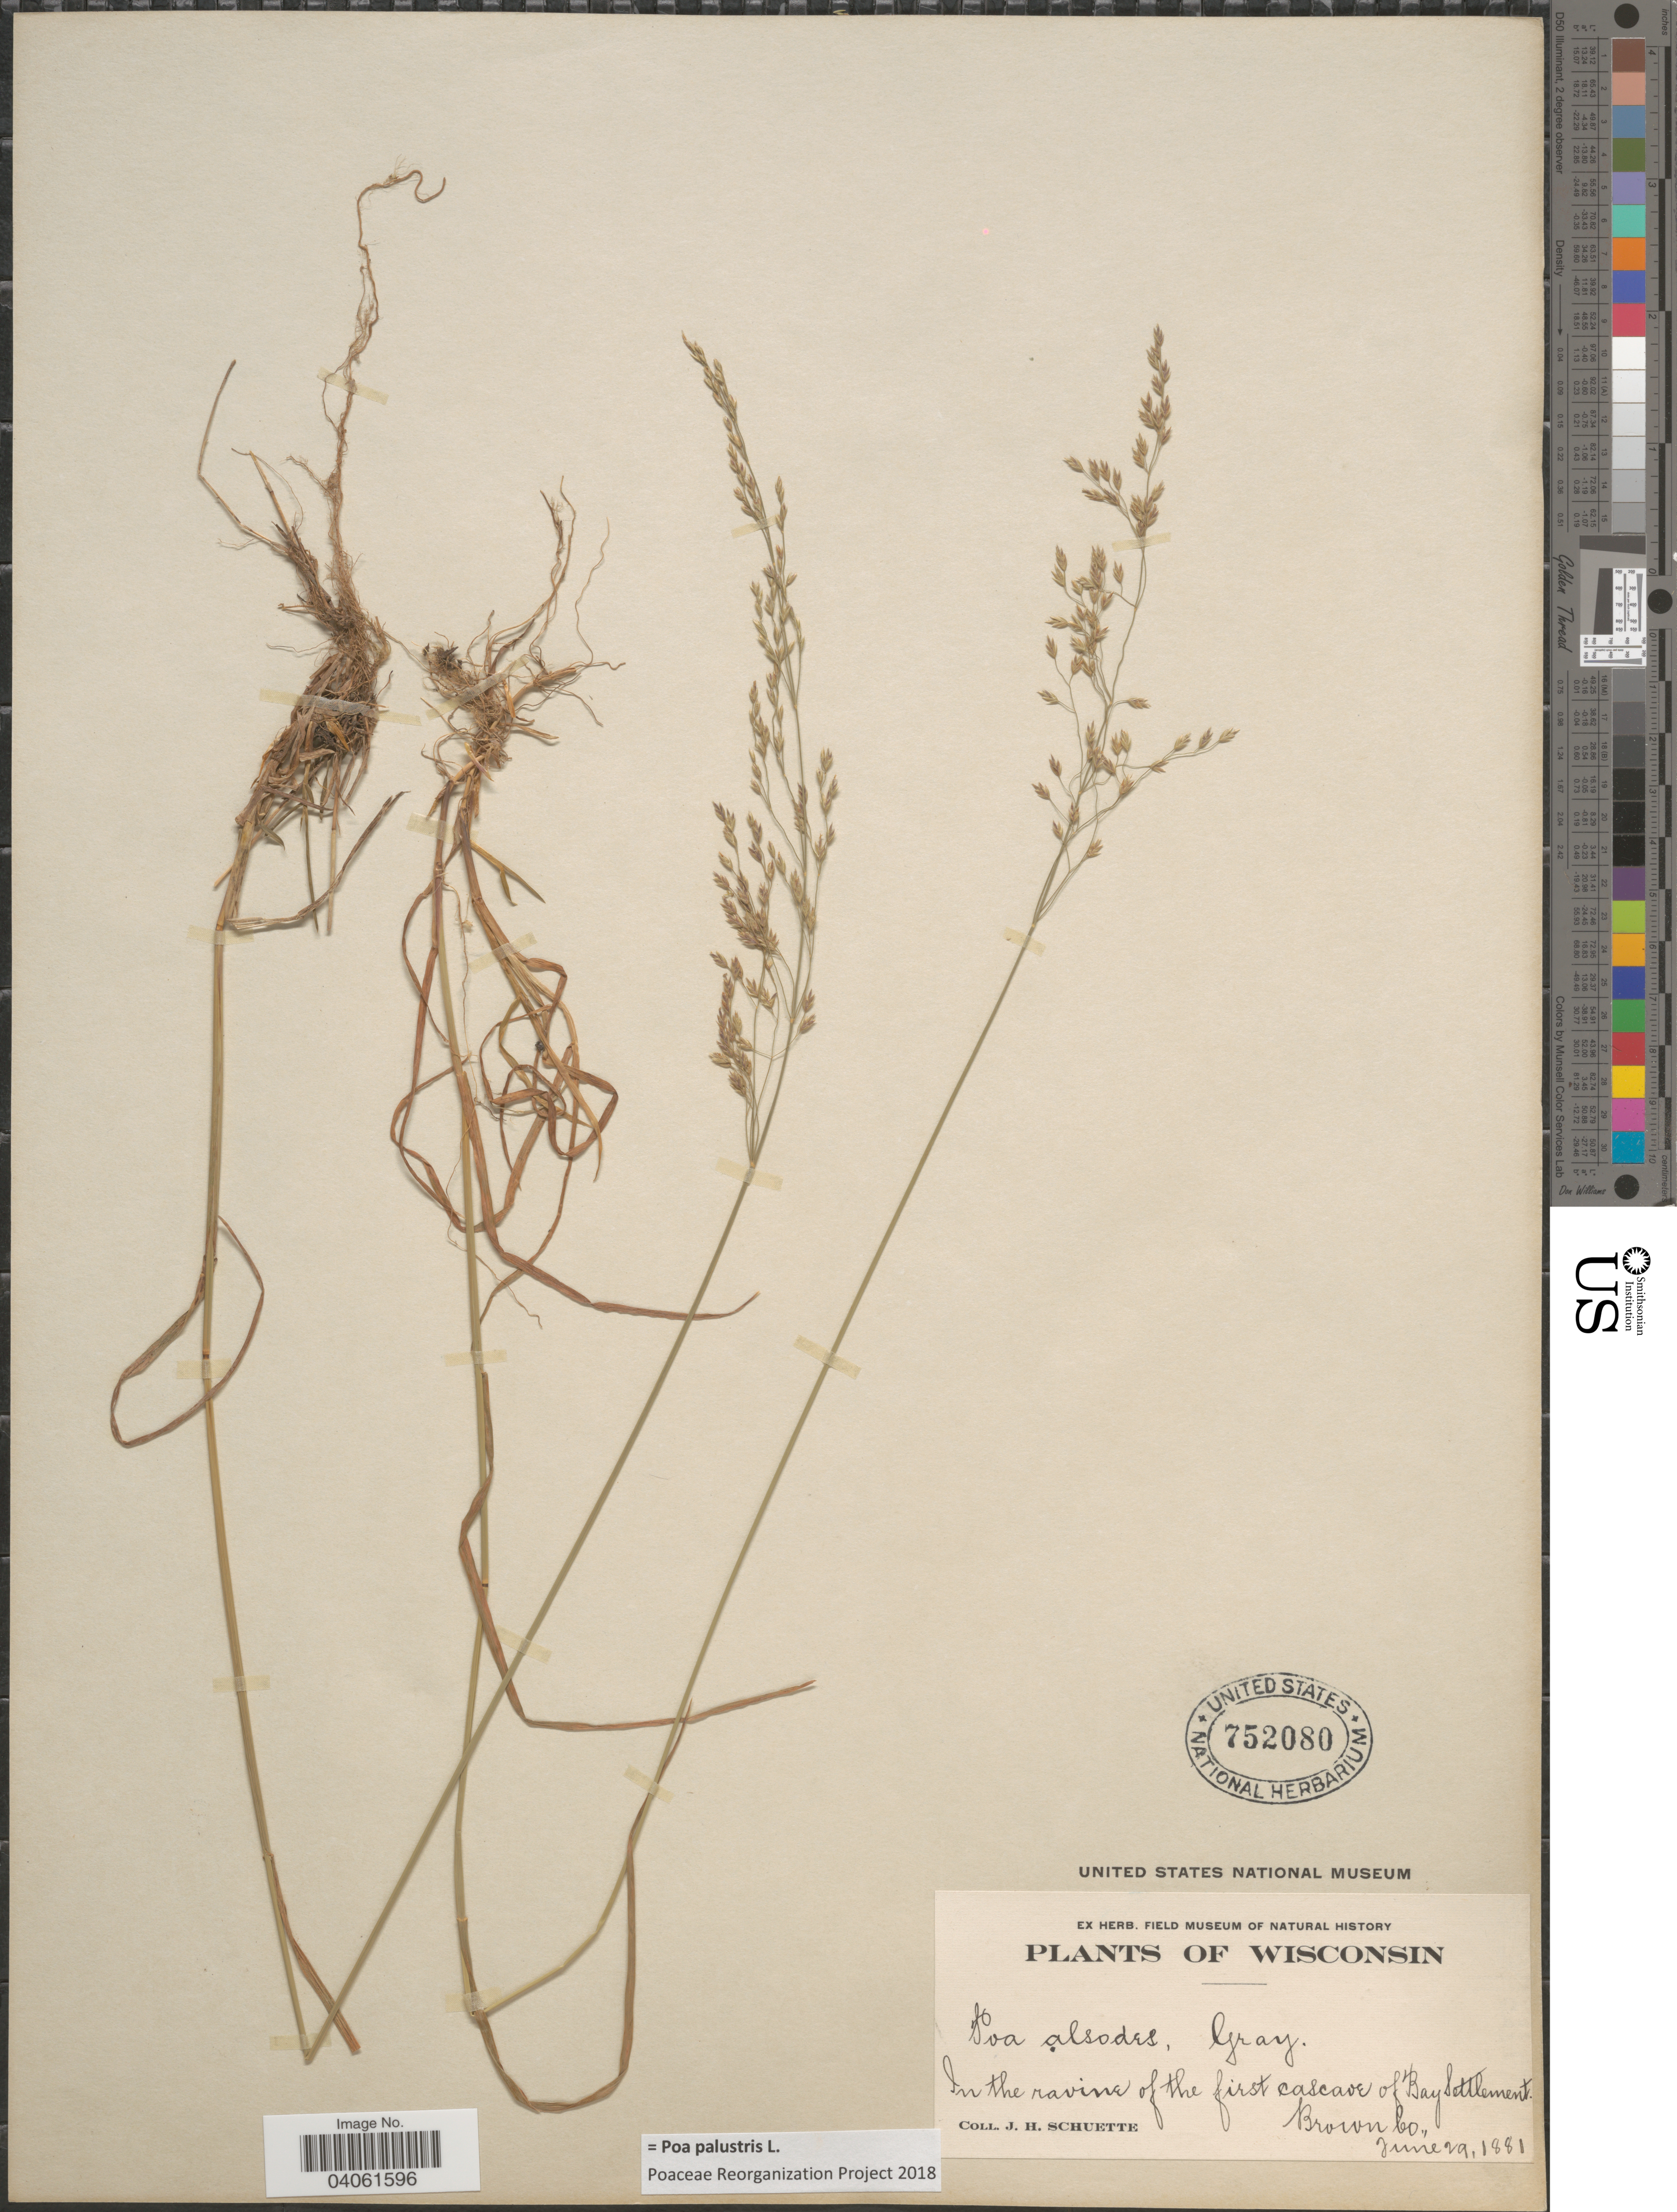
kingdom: Plantae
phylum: Tracheophyta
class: Liliopsida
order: Poales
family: Poaceae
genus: Poa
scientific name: Poa palustris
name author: L.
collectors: J. H. Schuette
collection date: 1881-06-29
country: United States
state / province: Wisconsin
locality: In the ravine of the first cascade of Bay Settlement, Brown Co.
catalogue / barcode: US 752080